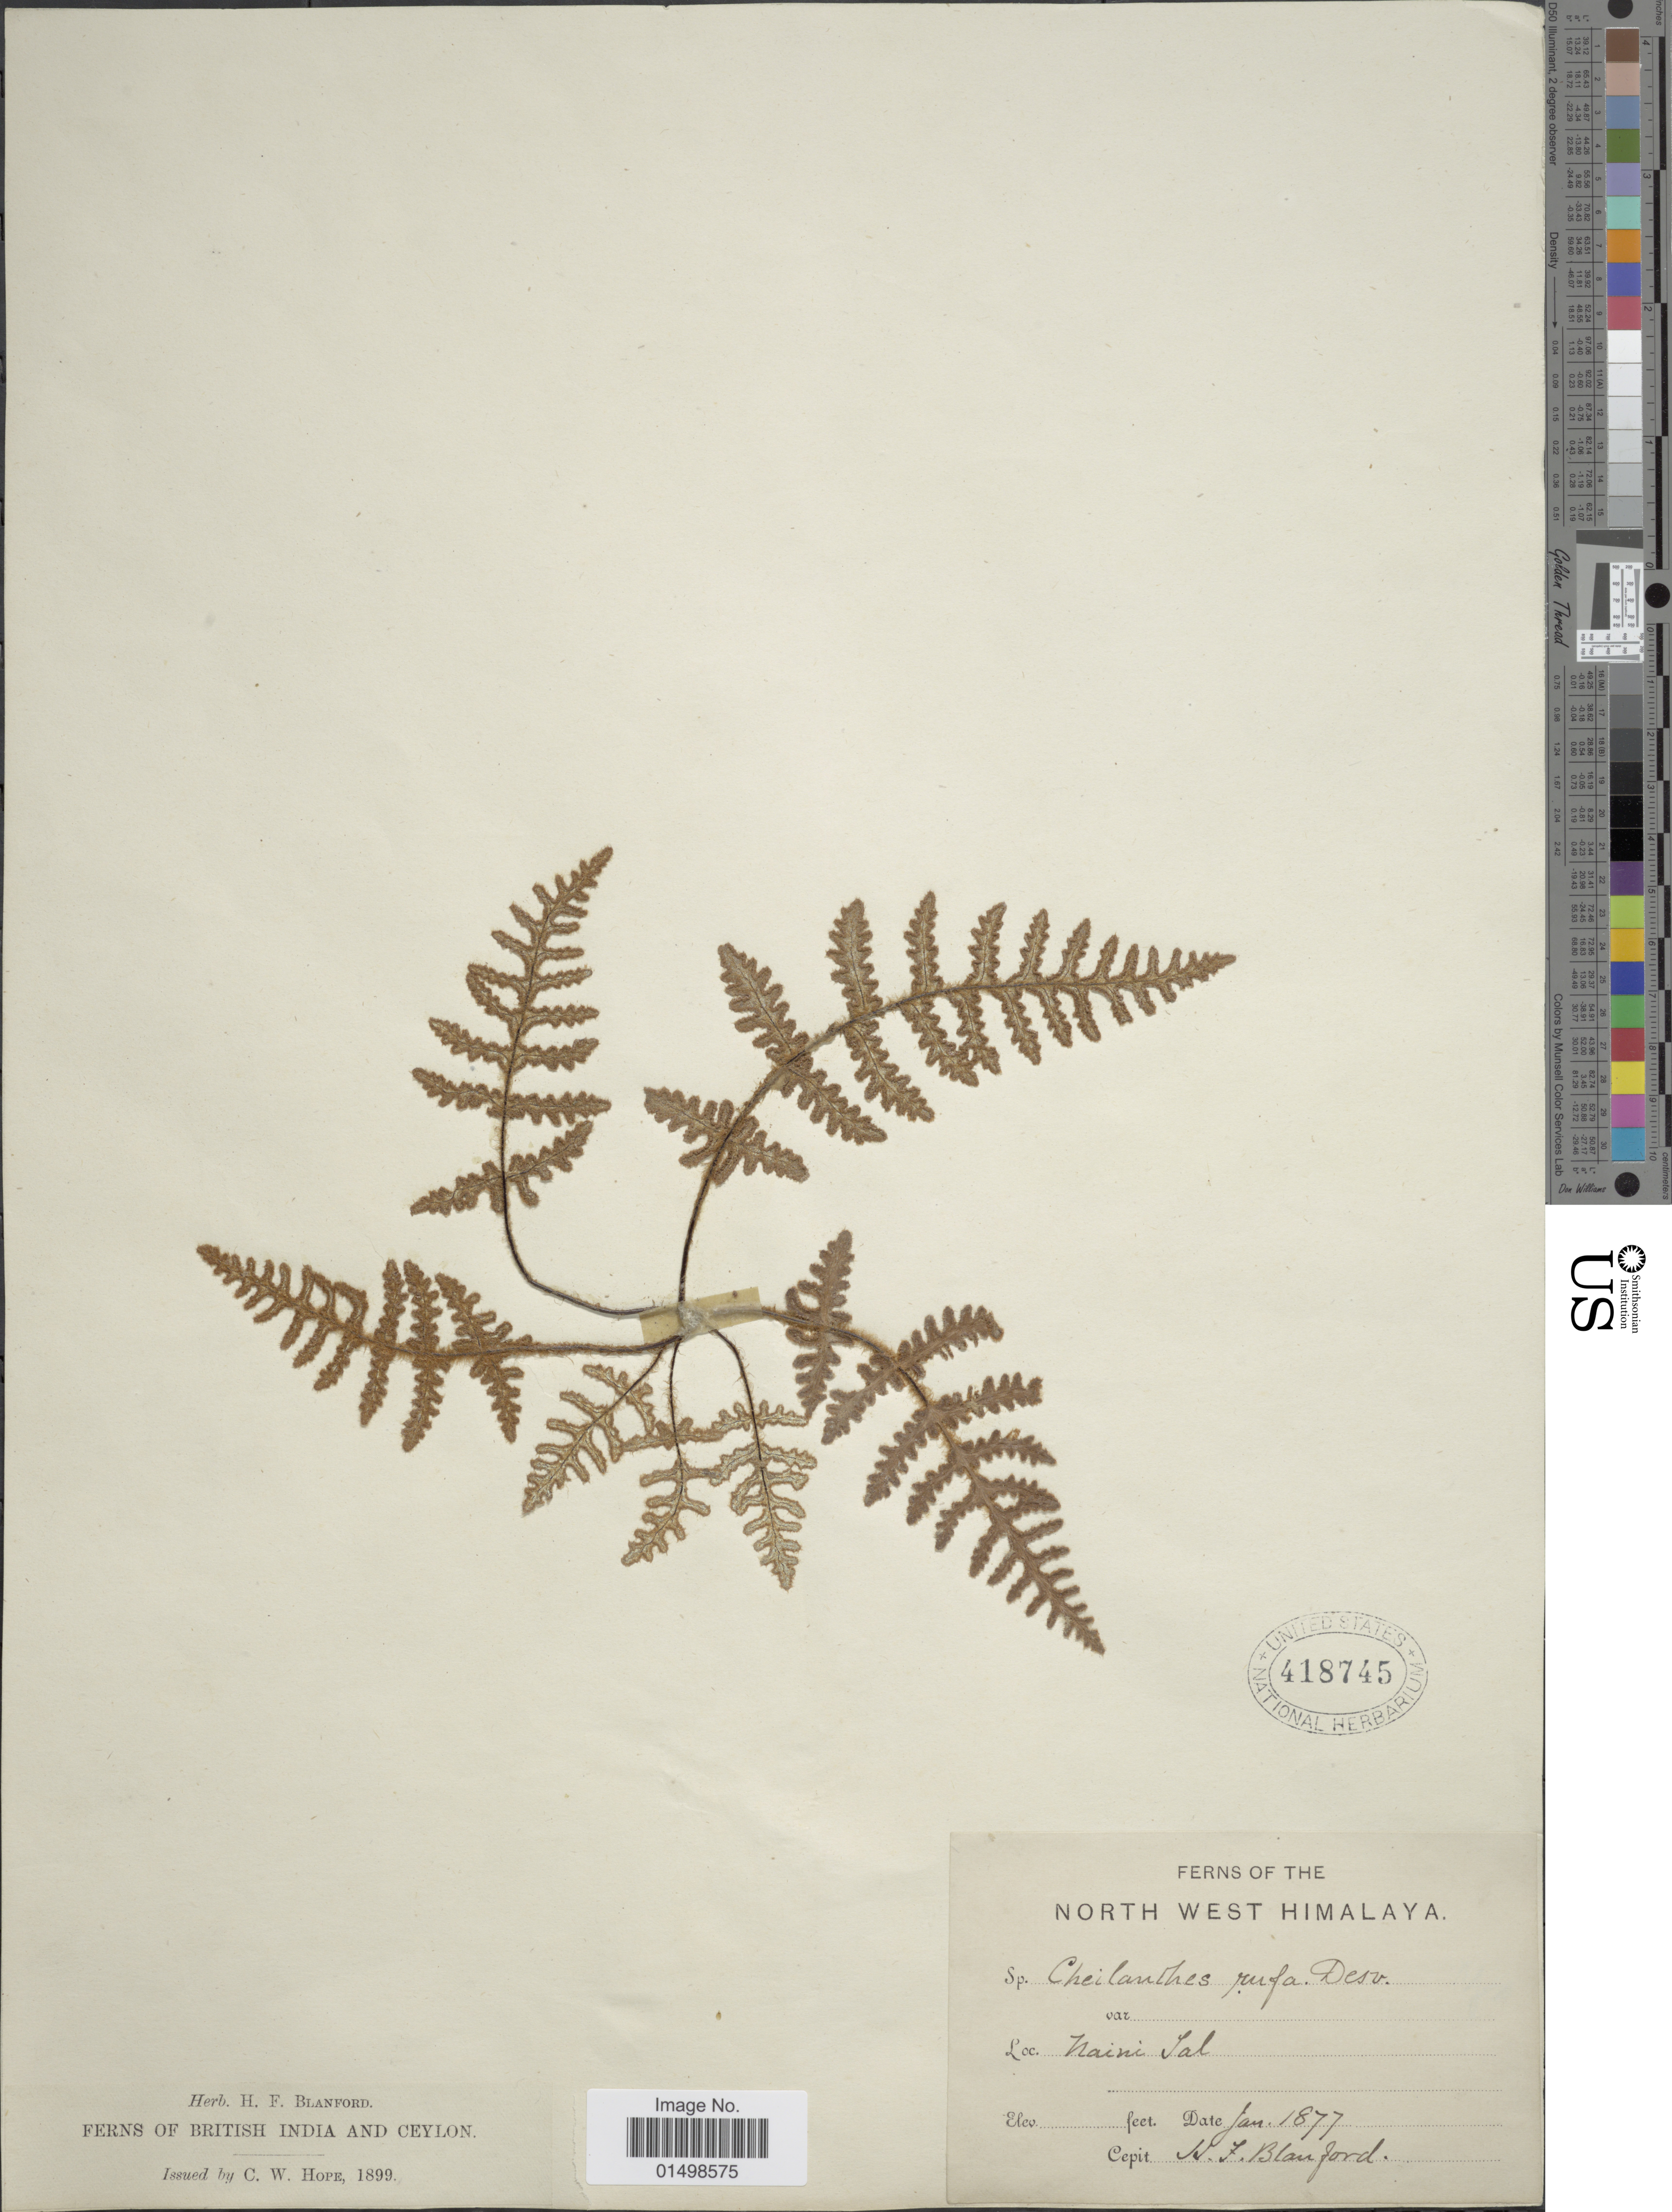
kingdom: Plantae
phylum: Tracheophyta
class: Polypodiopsida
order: Polypodiales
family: Pteridaceae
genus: Aleuritopteris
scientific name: Aleuritopteris rufa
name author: (D. Don) Ching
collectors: H. Blanford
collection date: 1877-01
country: India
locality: Ferns of the North West Himalayas. Naini Tal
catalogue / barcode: US 418745